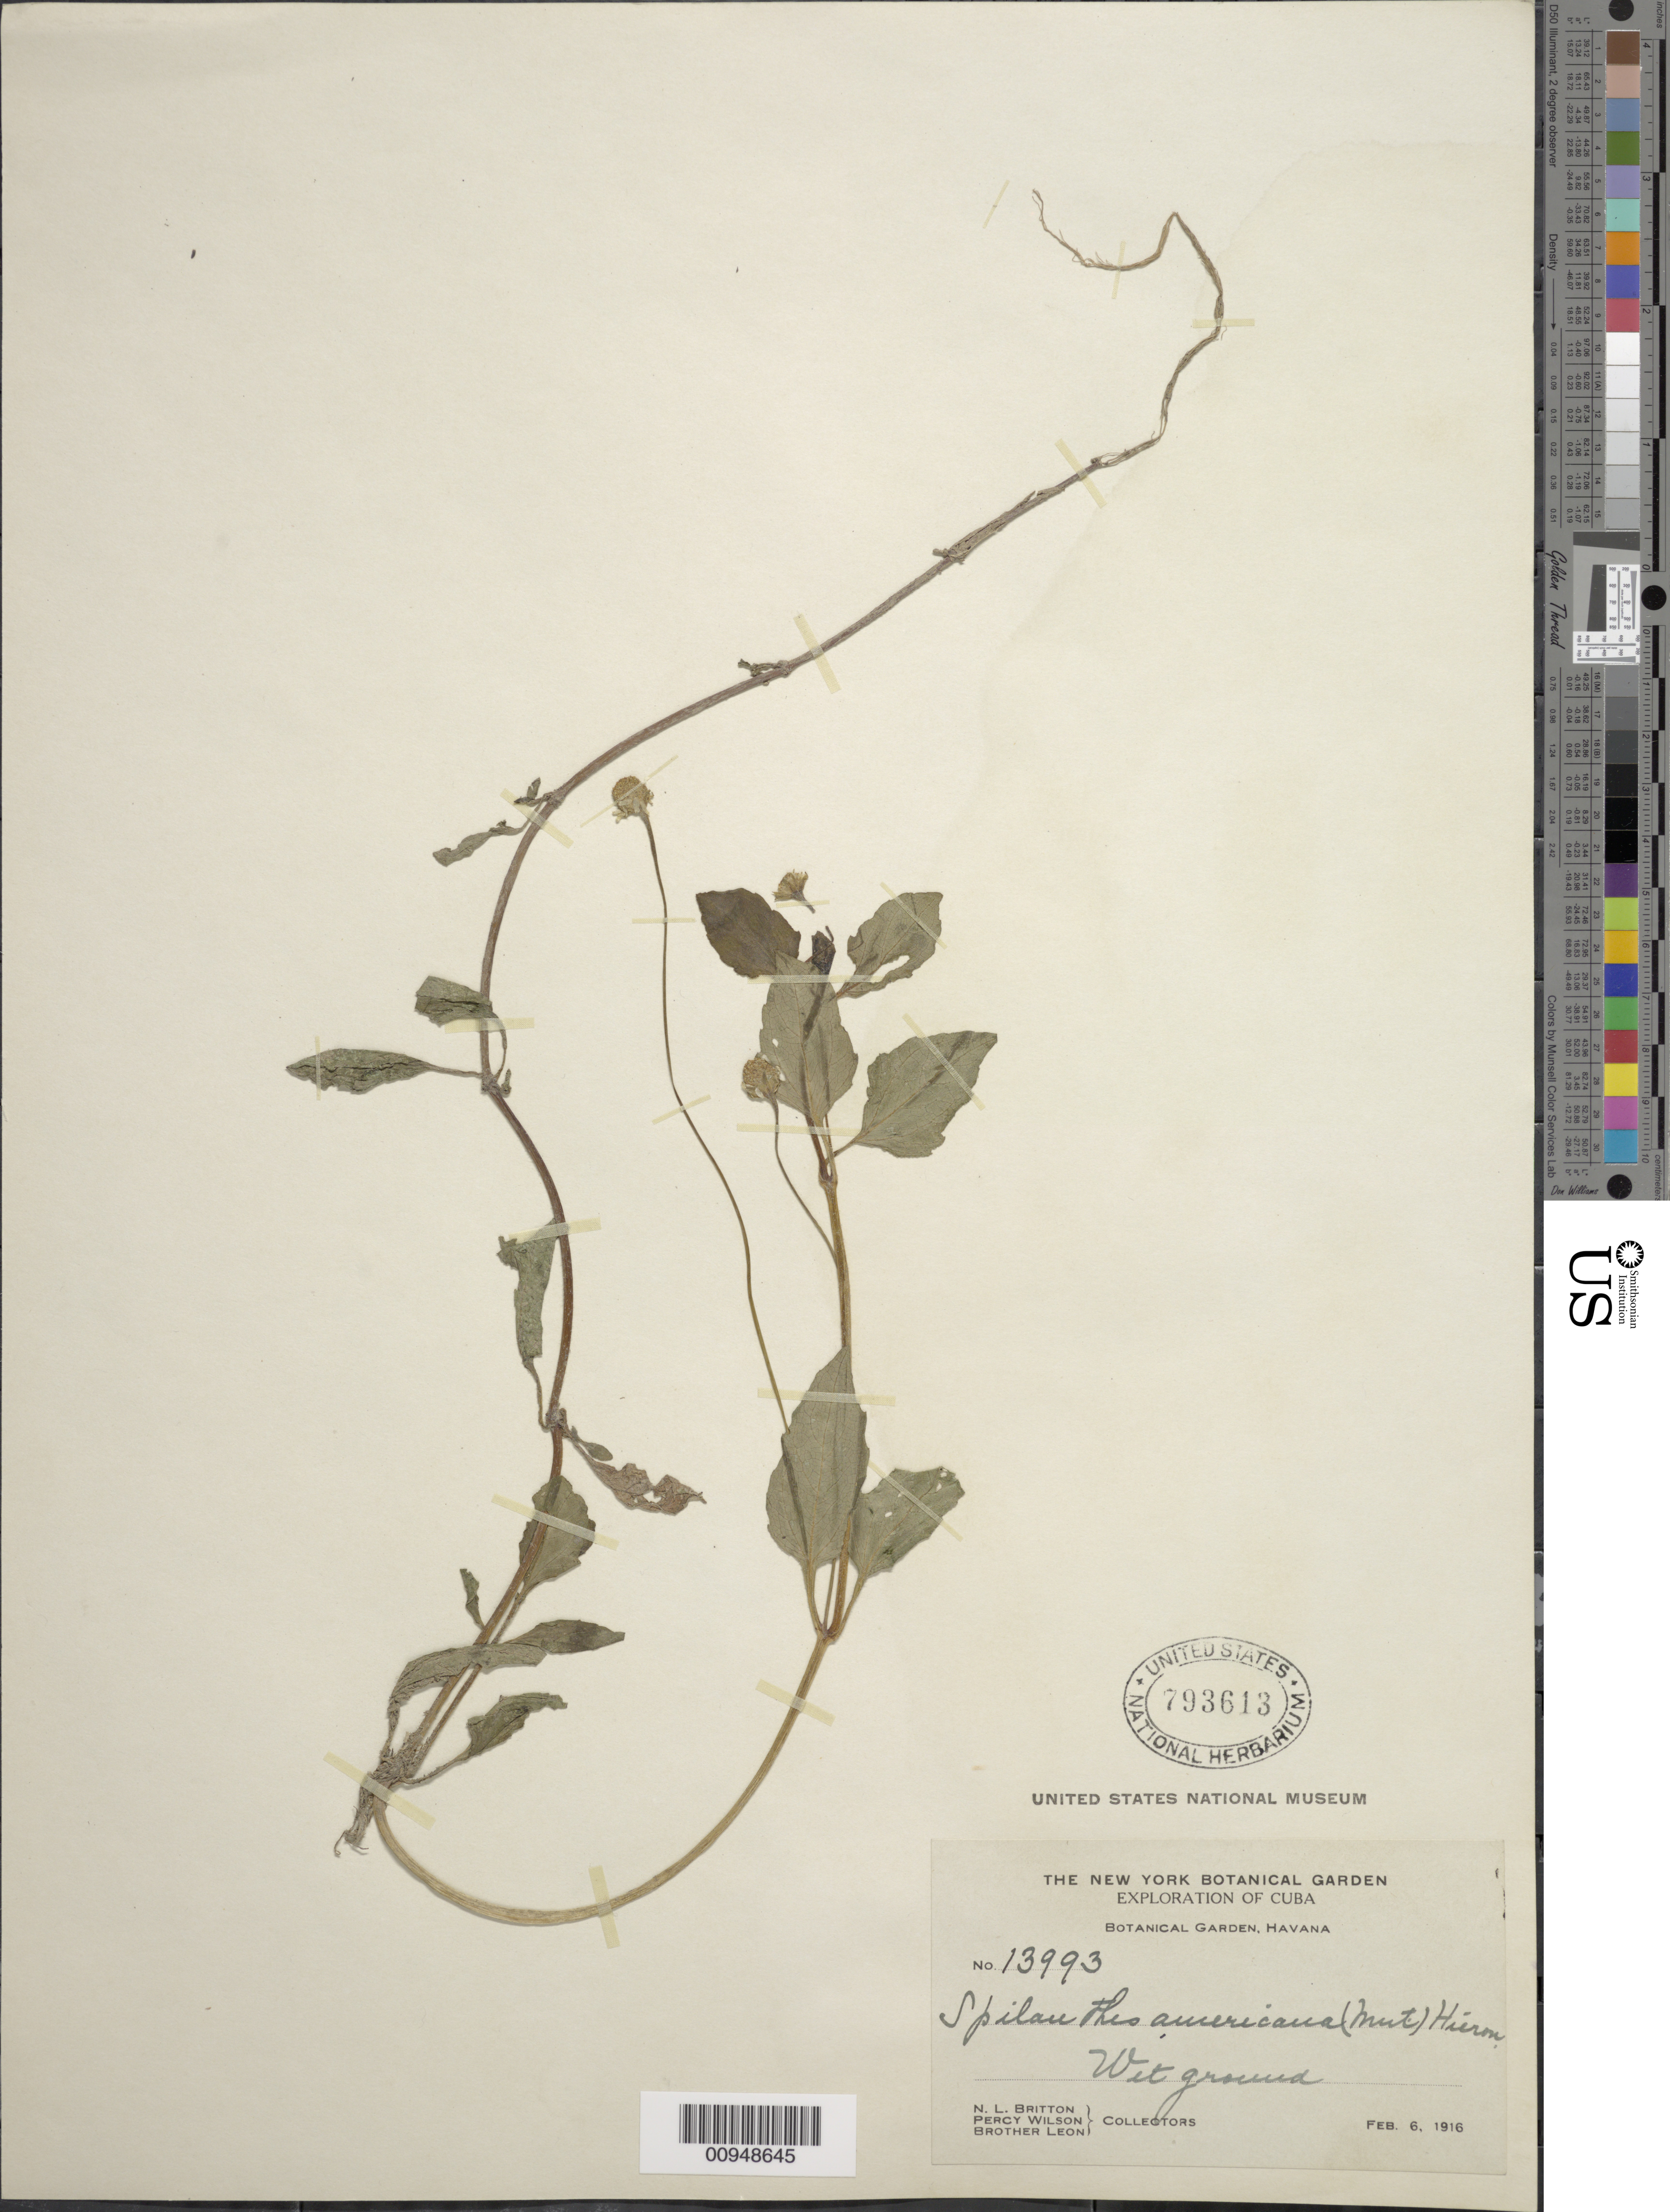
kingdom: Plantae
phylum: Tracheophyta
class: Magnoliopsida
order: Asterales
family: Asteraceae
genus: Acmella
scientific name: Acmella repens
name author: (Walter) Rich.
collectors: N. Britton, P. Wilson & Bro. León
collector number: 13993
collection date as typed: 06 Feb 1916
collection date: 1916-02-06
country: Cuba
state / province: La Habana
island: Cuba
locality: Botanical Garden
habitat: Wet ground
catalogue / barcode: US 793613